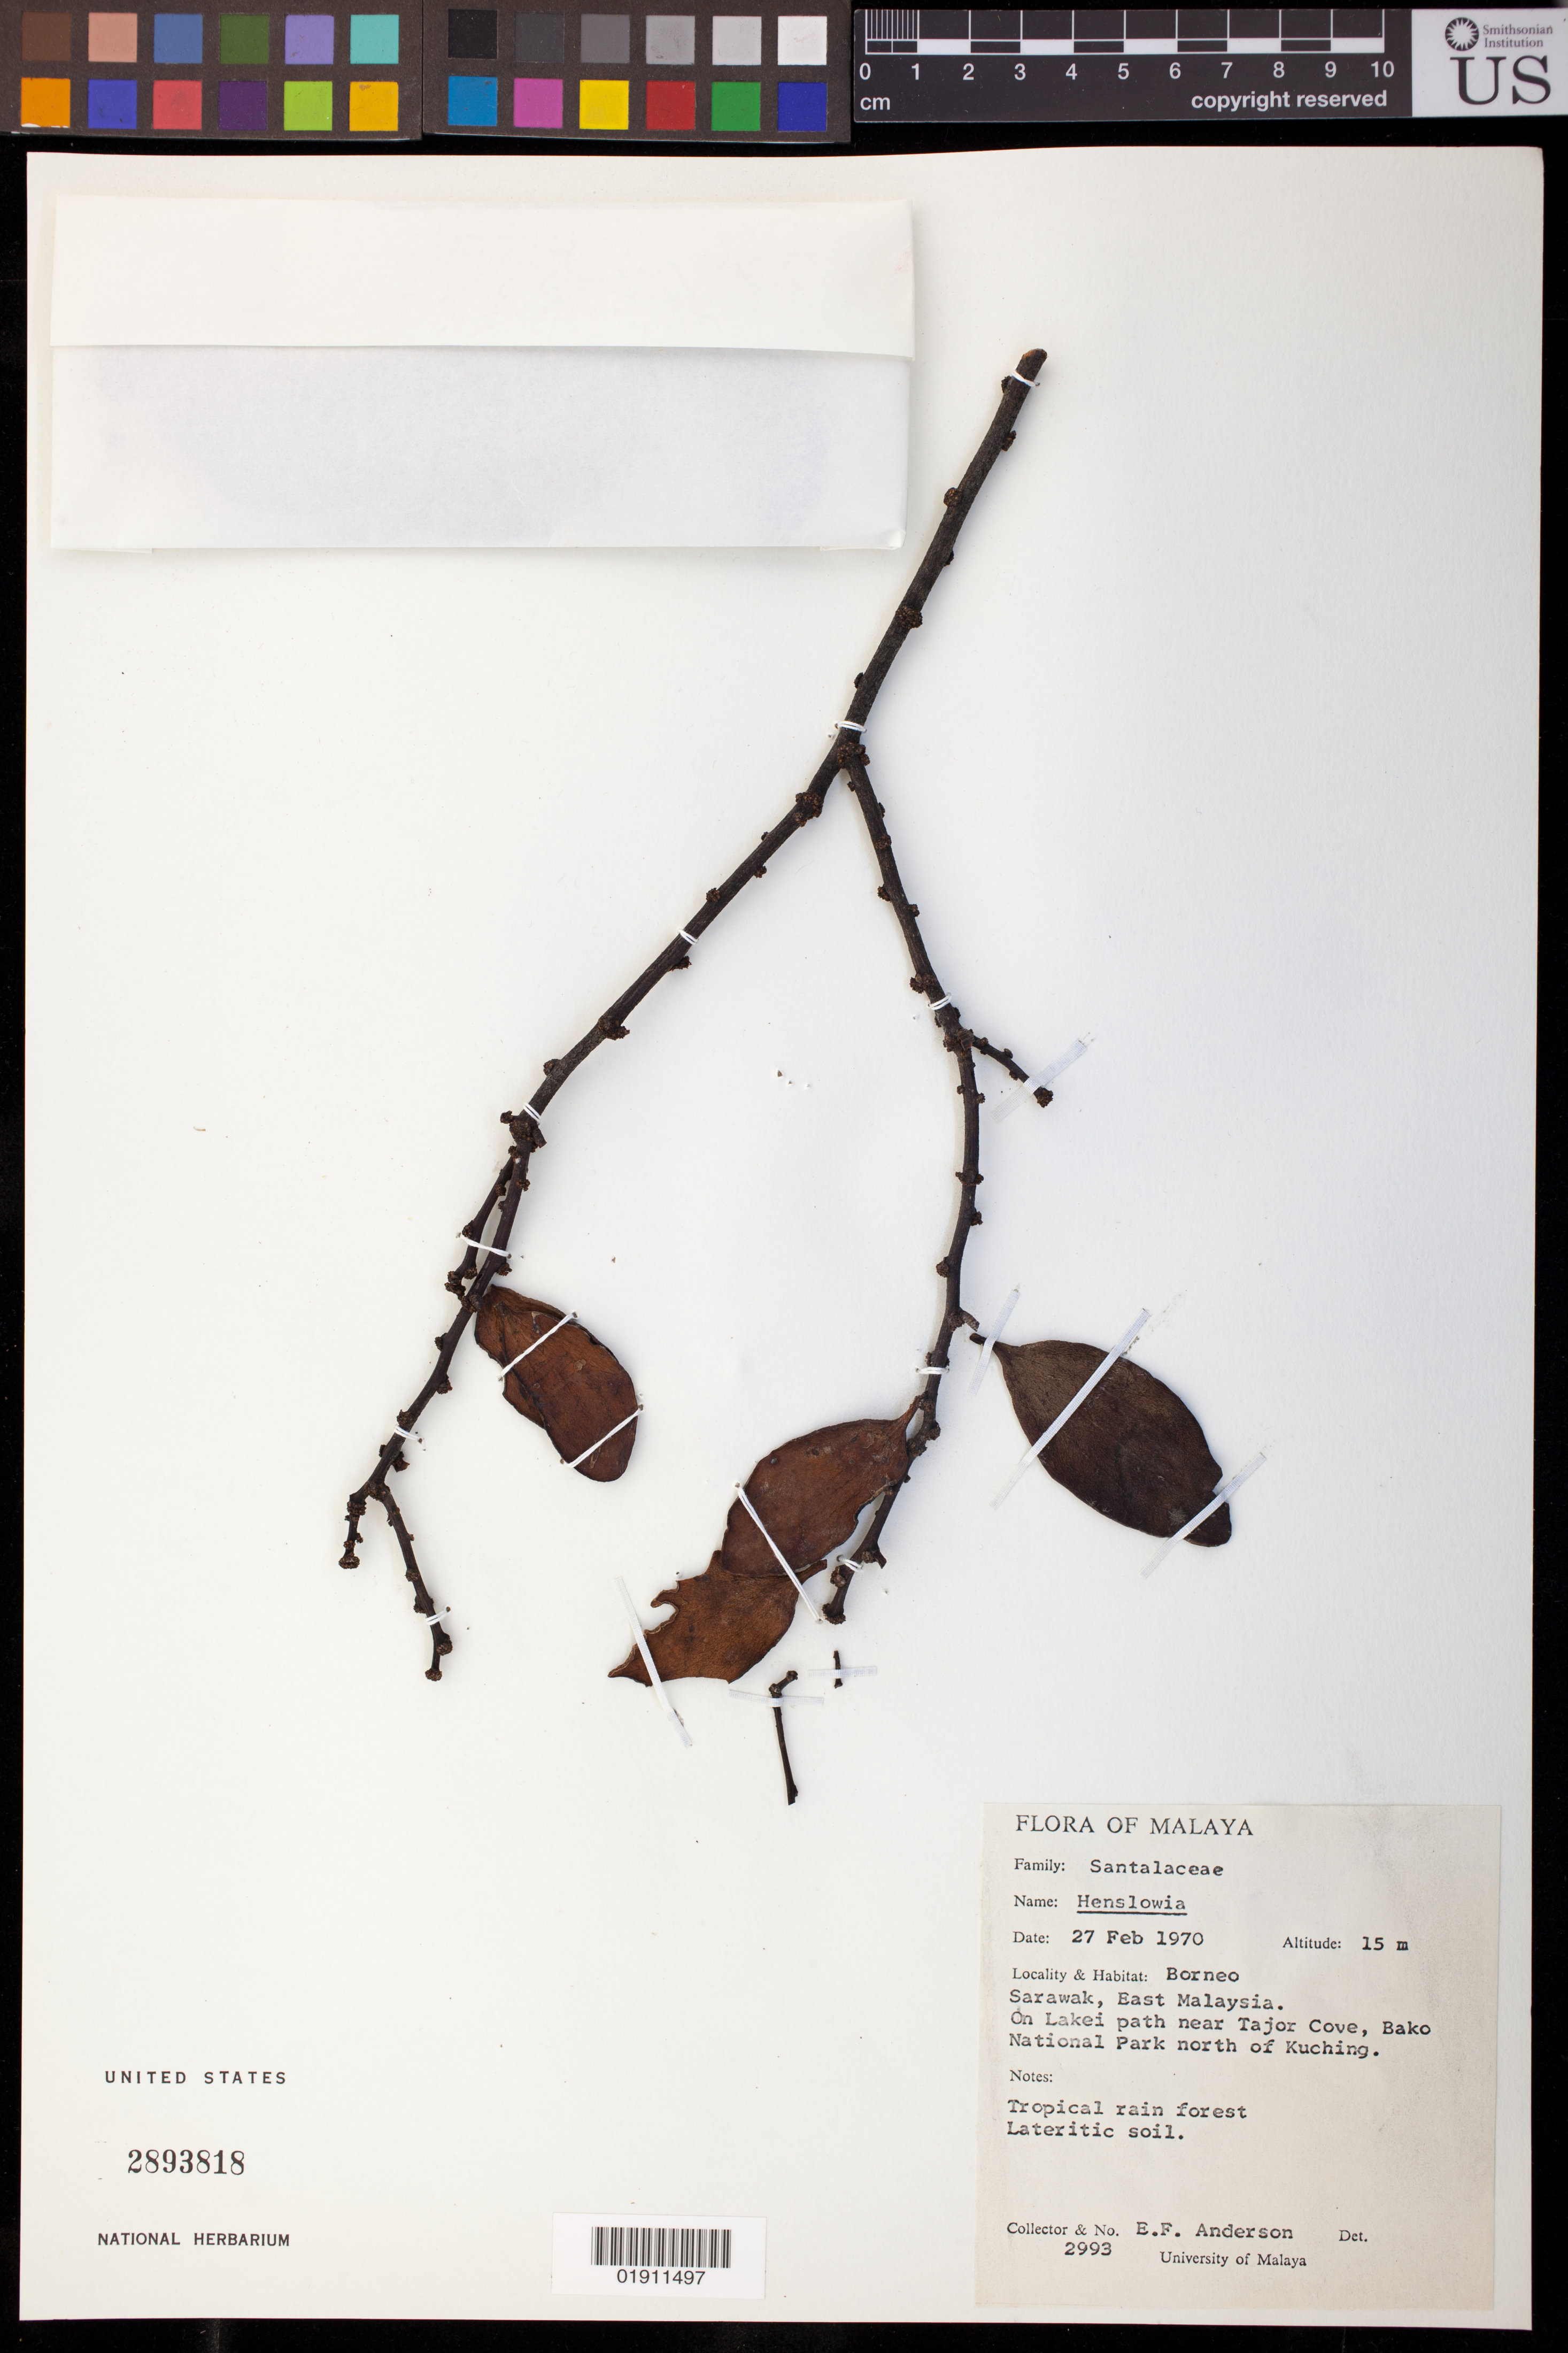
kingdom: Plantae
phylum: Tracheophyta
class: Magnoliopsida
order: Santalales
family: Amphorogynaceae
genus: Dendrotrophe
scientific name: Dendrotrophe sp.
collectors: E. F. Anderson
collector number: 2993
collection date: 1970-02-27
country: Malaysia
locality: On Lakei path near Tajor Cove, Bako National Park north of Kuching; tropical rain forest, lateritic soil.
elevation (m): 15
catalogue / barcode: US 2893818